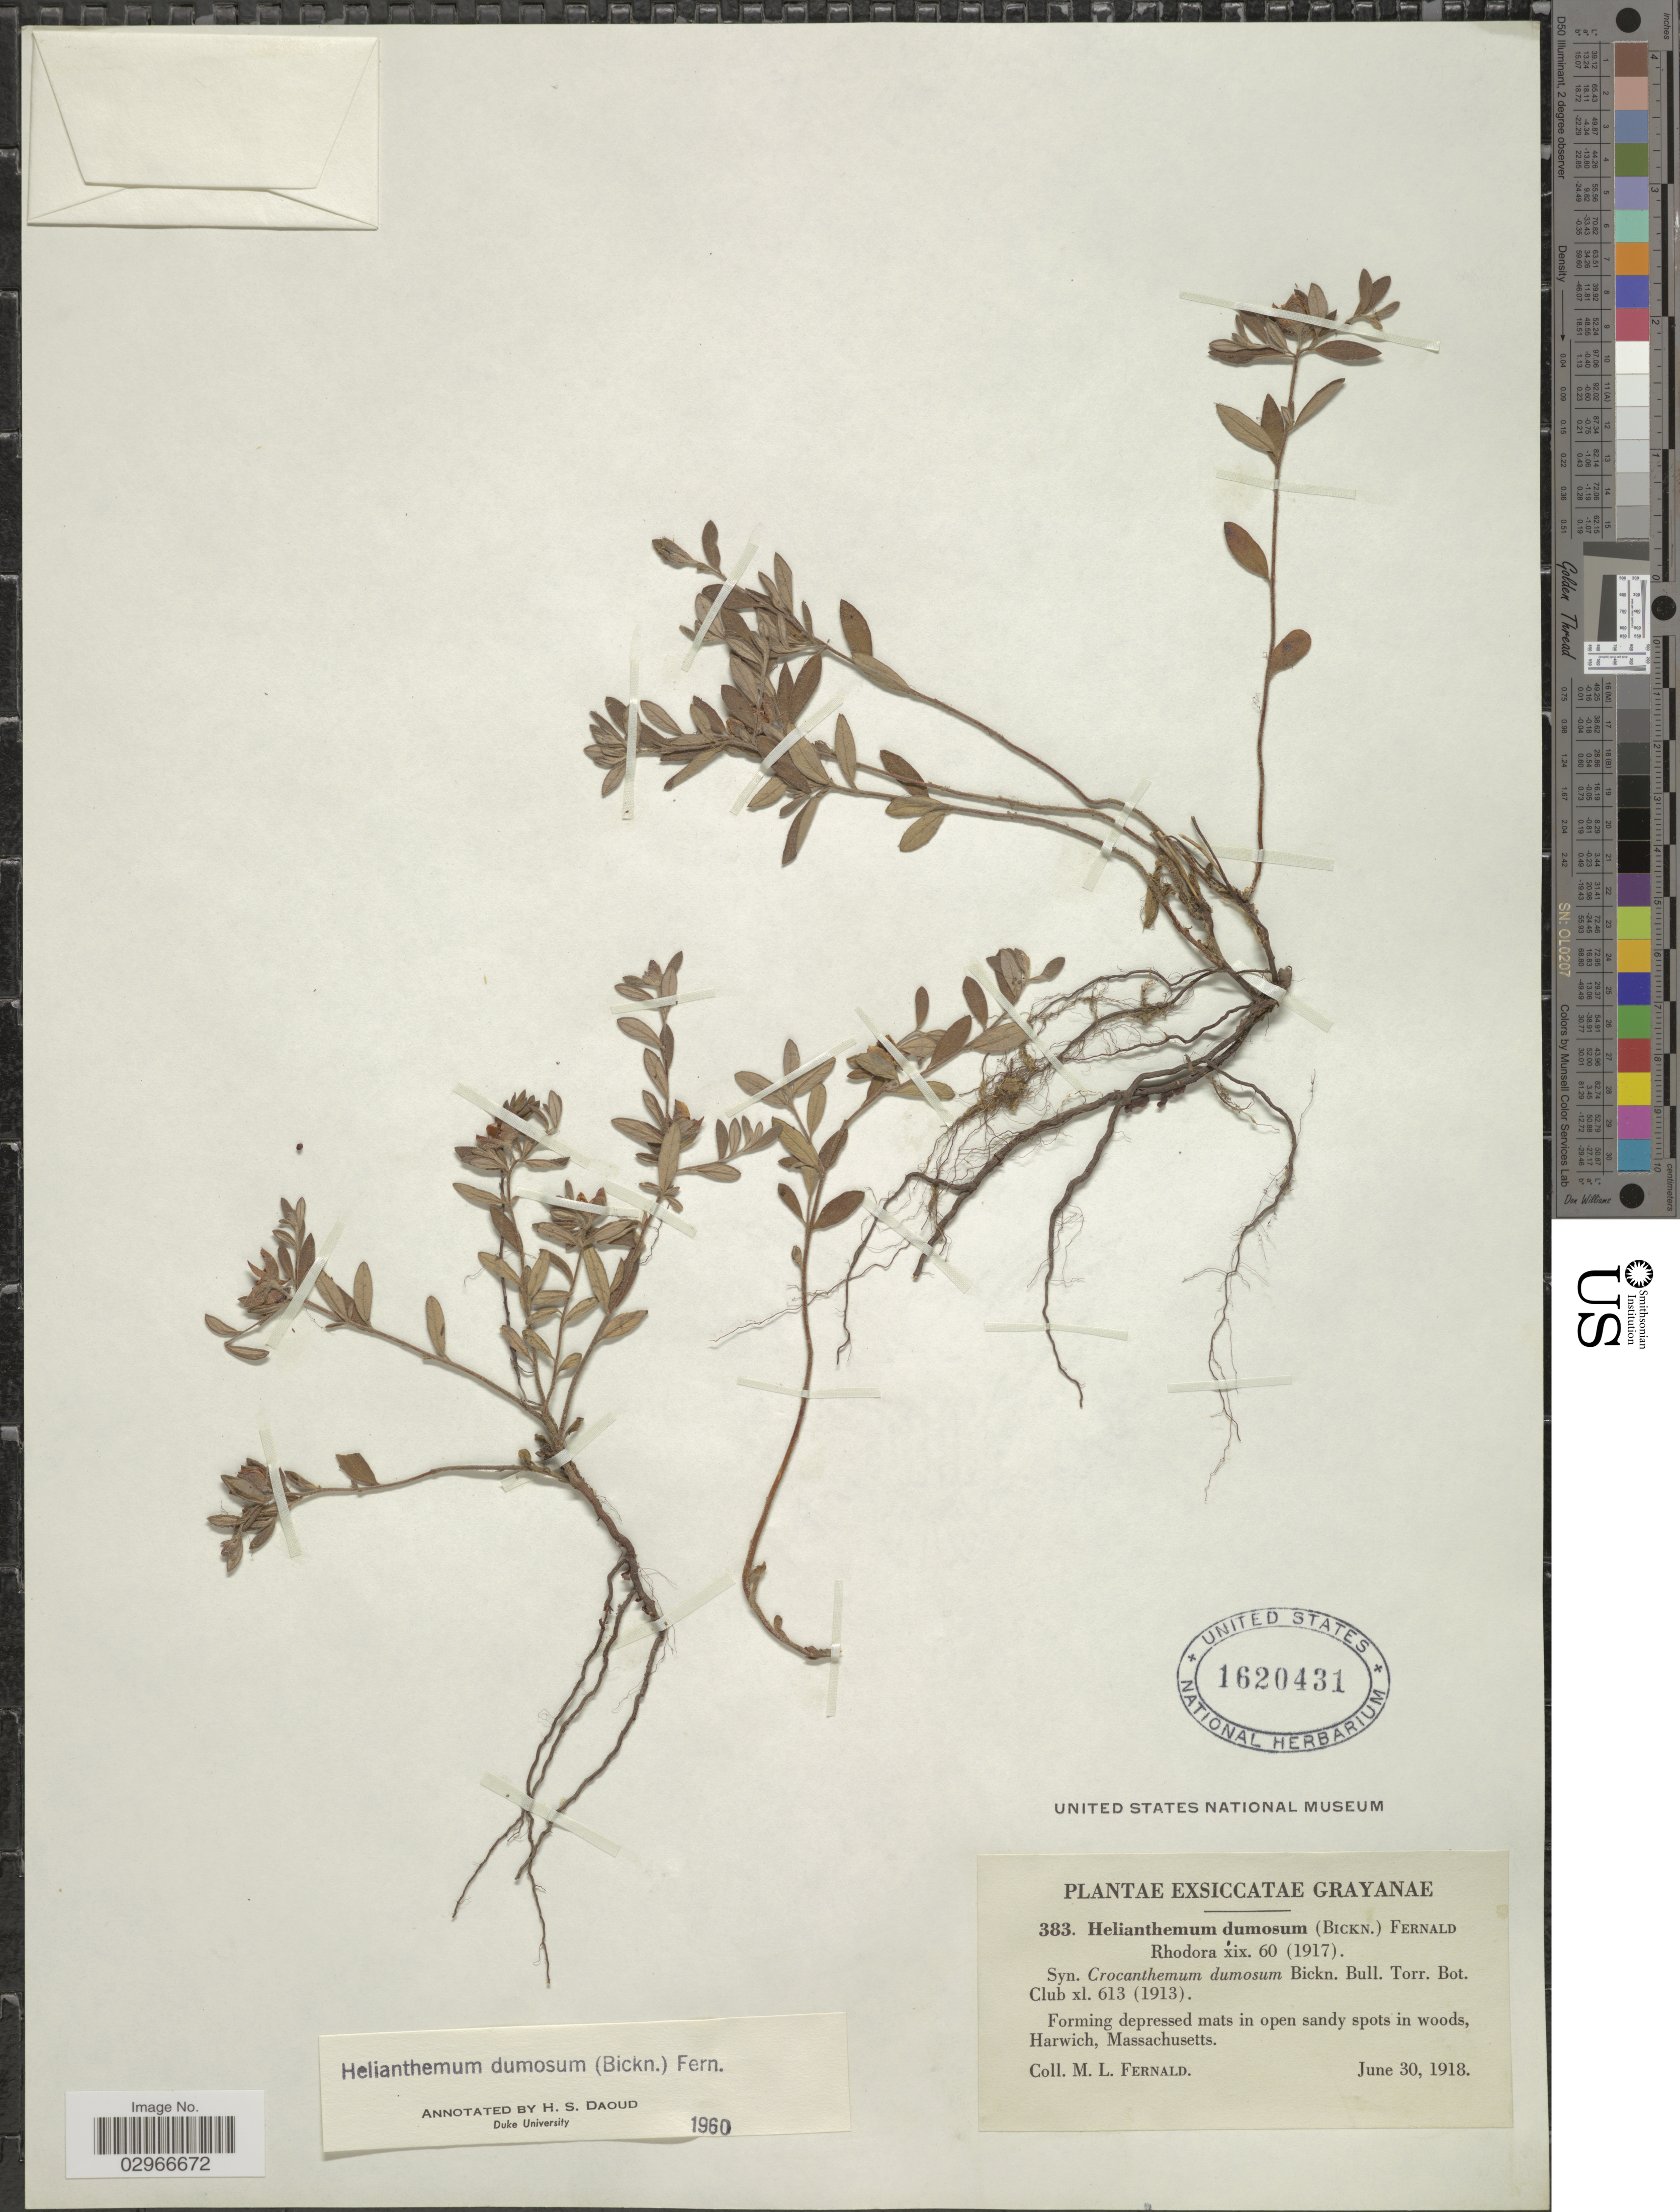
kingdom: Plantae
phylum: Tracheophyta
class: Magnoliopsida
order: Malvales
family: Cistaceae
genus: Helianthemum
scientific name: Helianthemum dumosum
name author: (E.P. Bicknell) Fernald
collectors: M. L. Fernald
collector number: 383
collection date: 1918-06-30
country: United States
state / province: Massachusetts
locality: Grayanae, Harwich.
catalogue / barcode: US 1620431